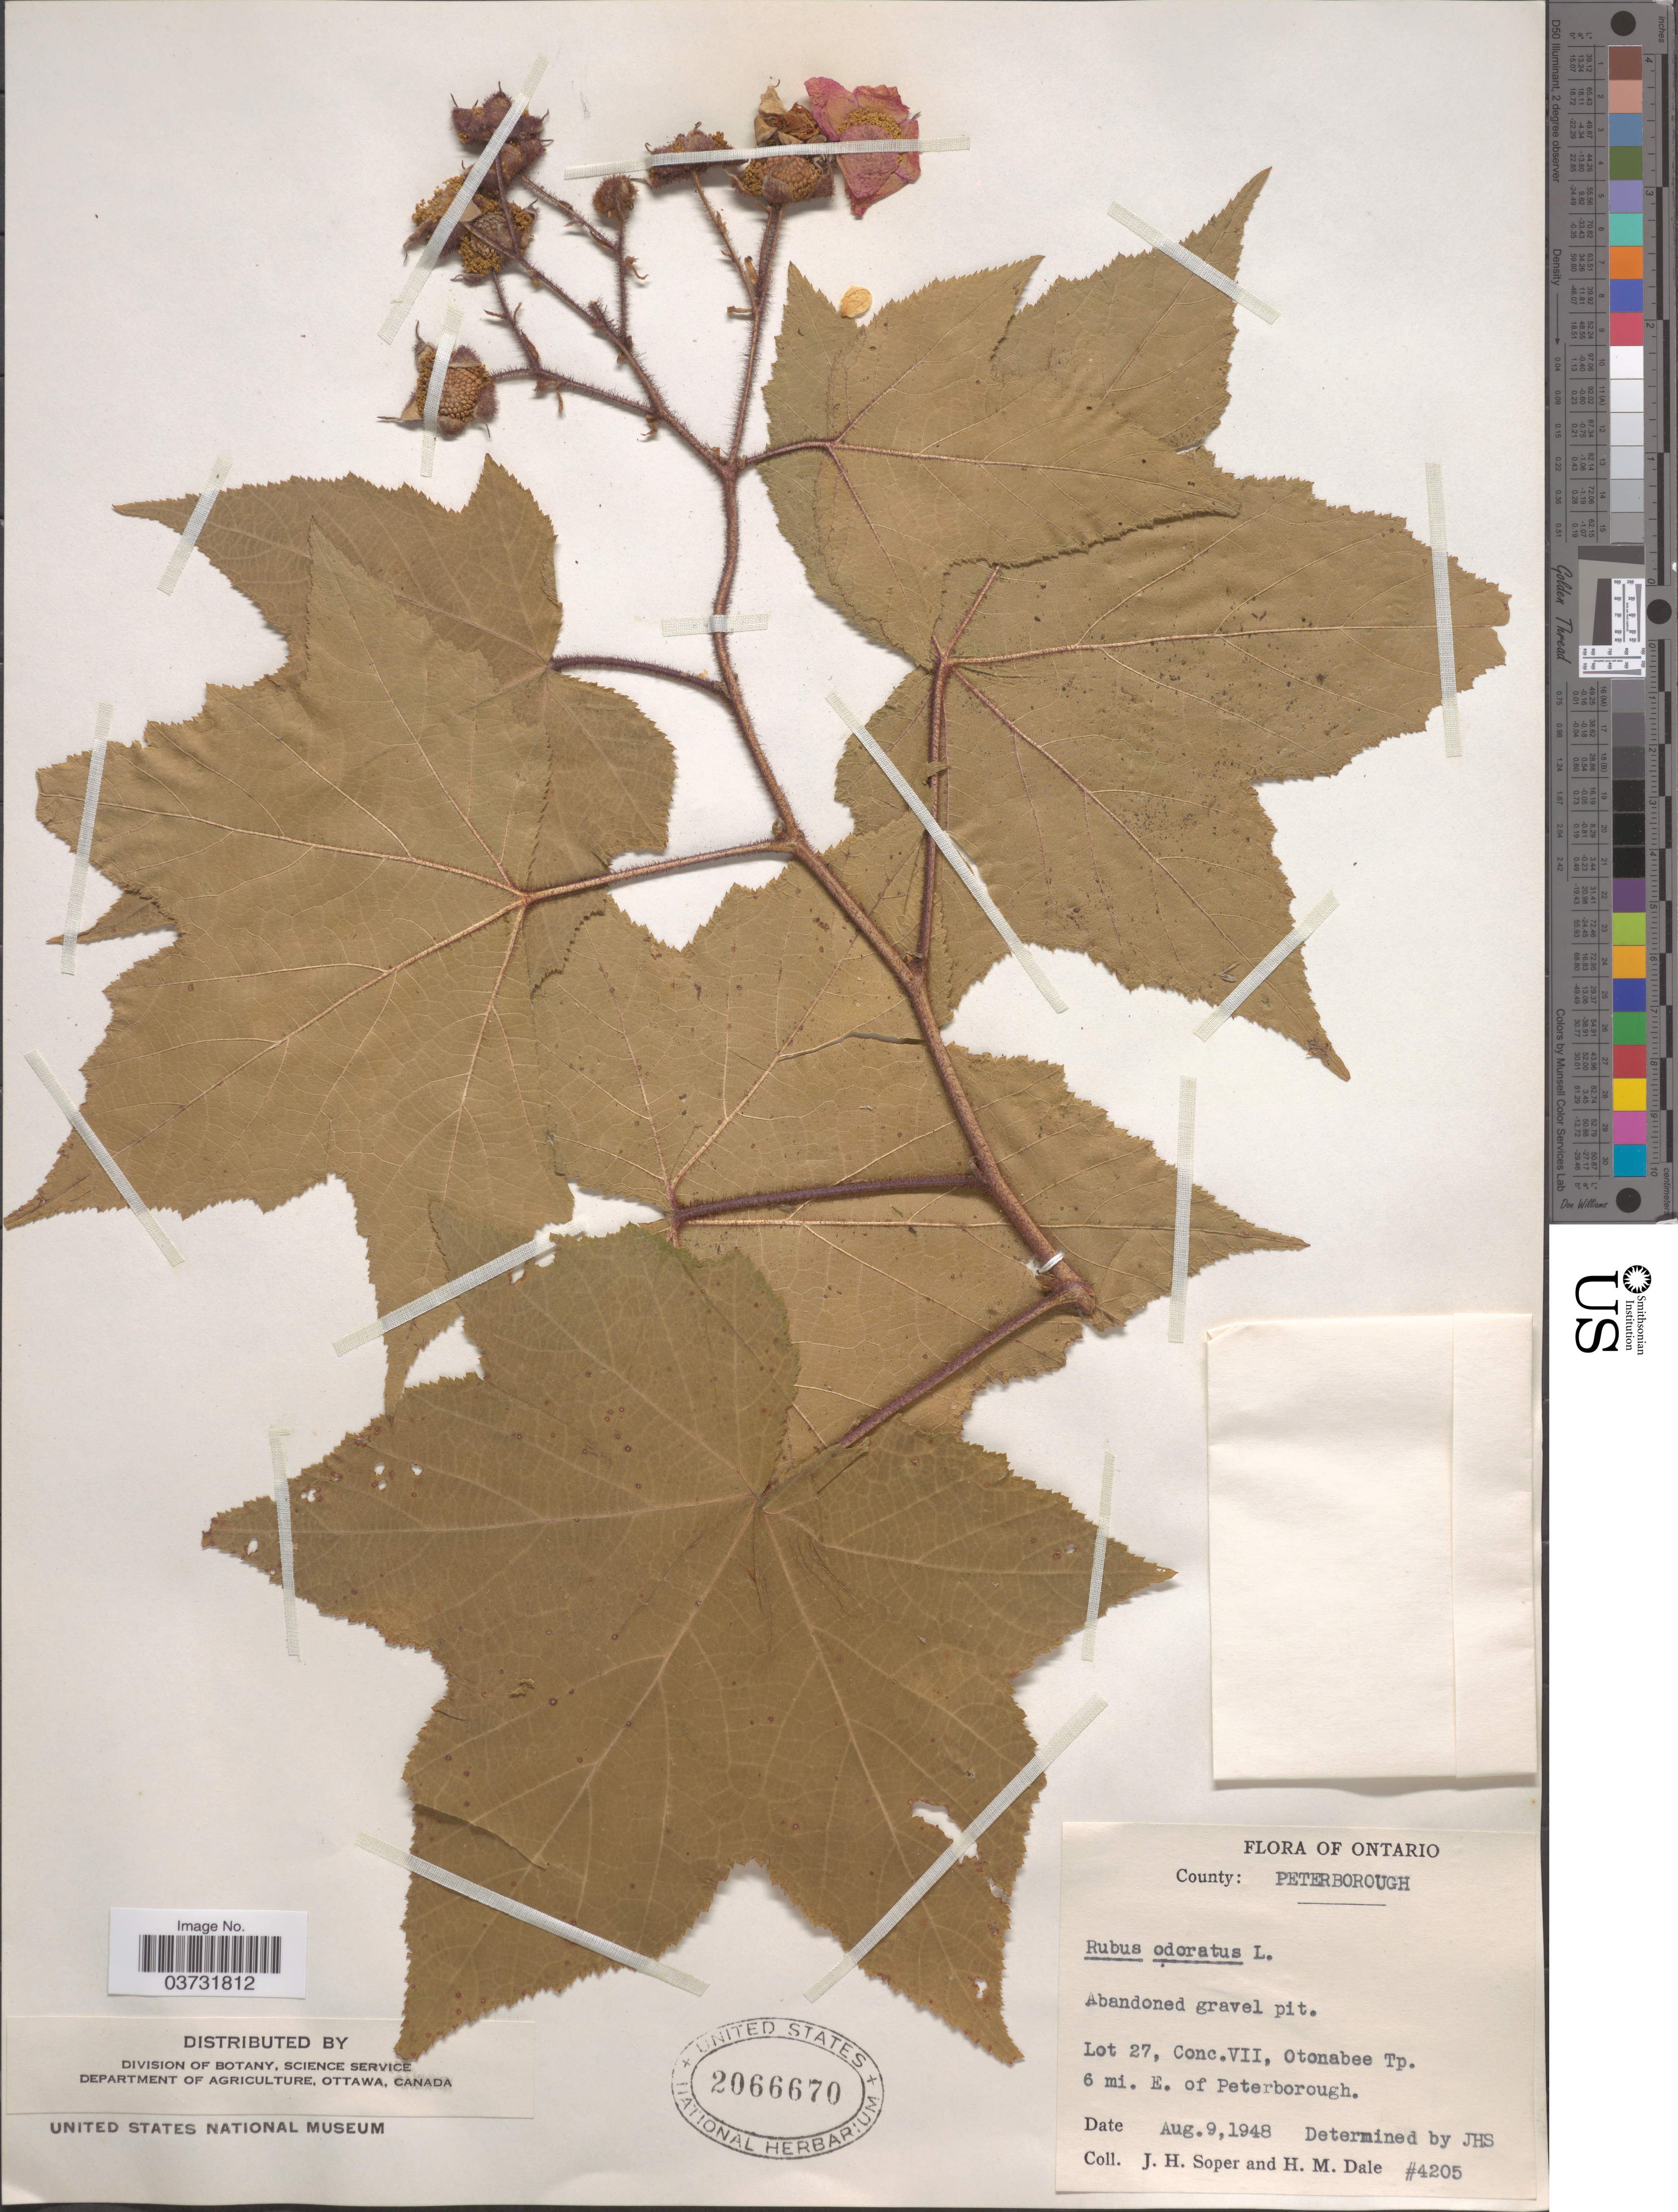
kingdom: Plantae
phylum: Tracheophyta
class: Magnoliopsida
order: Rosales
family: Rosaceae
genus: Rubus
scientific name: Rubus odoratus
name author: L.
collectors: J. H. Soper & H. M. Dale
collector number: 4205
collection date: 1948-08-09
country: Canada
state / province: Ontario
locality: County: Peterborough. Lot 27, Conc. VII, Otonabee Tp. 6 mi. E. of Peterborough.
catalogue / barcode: US 2066670